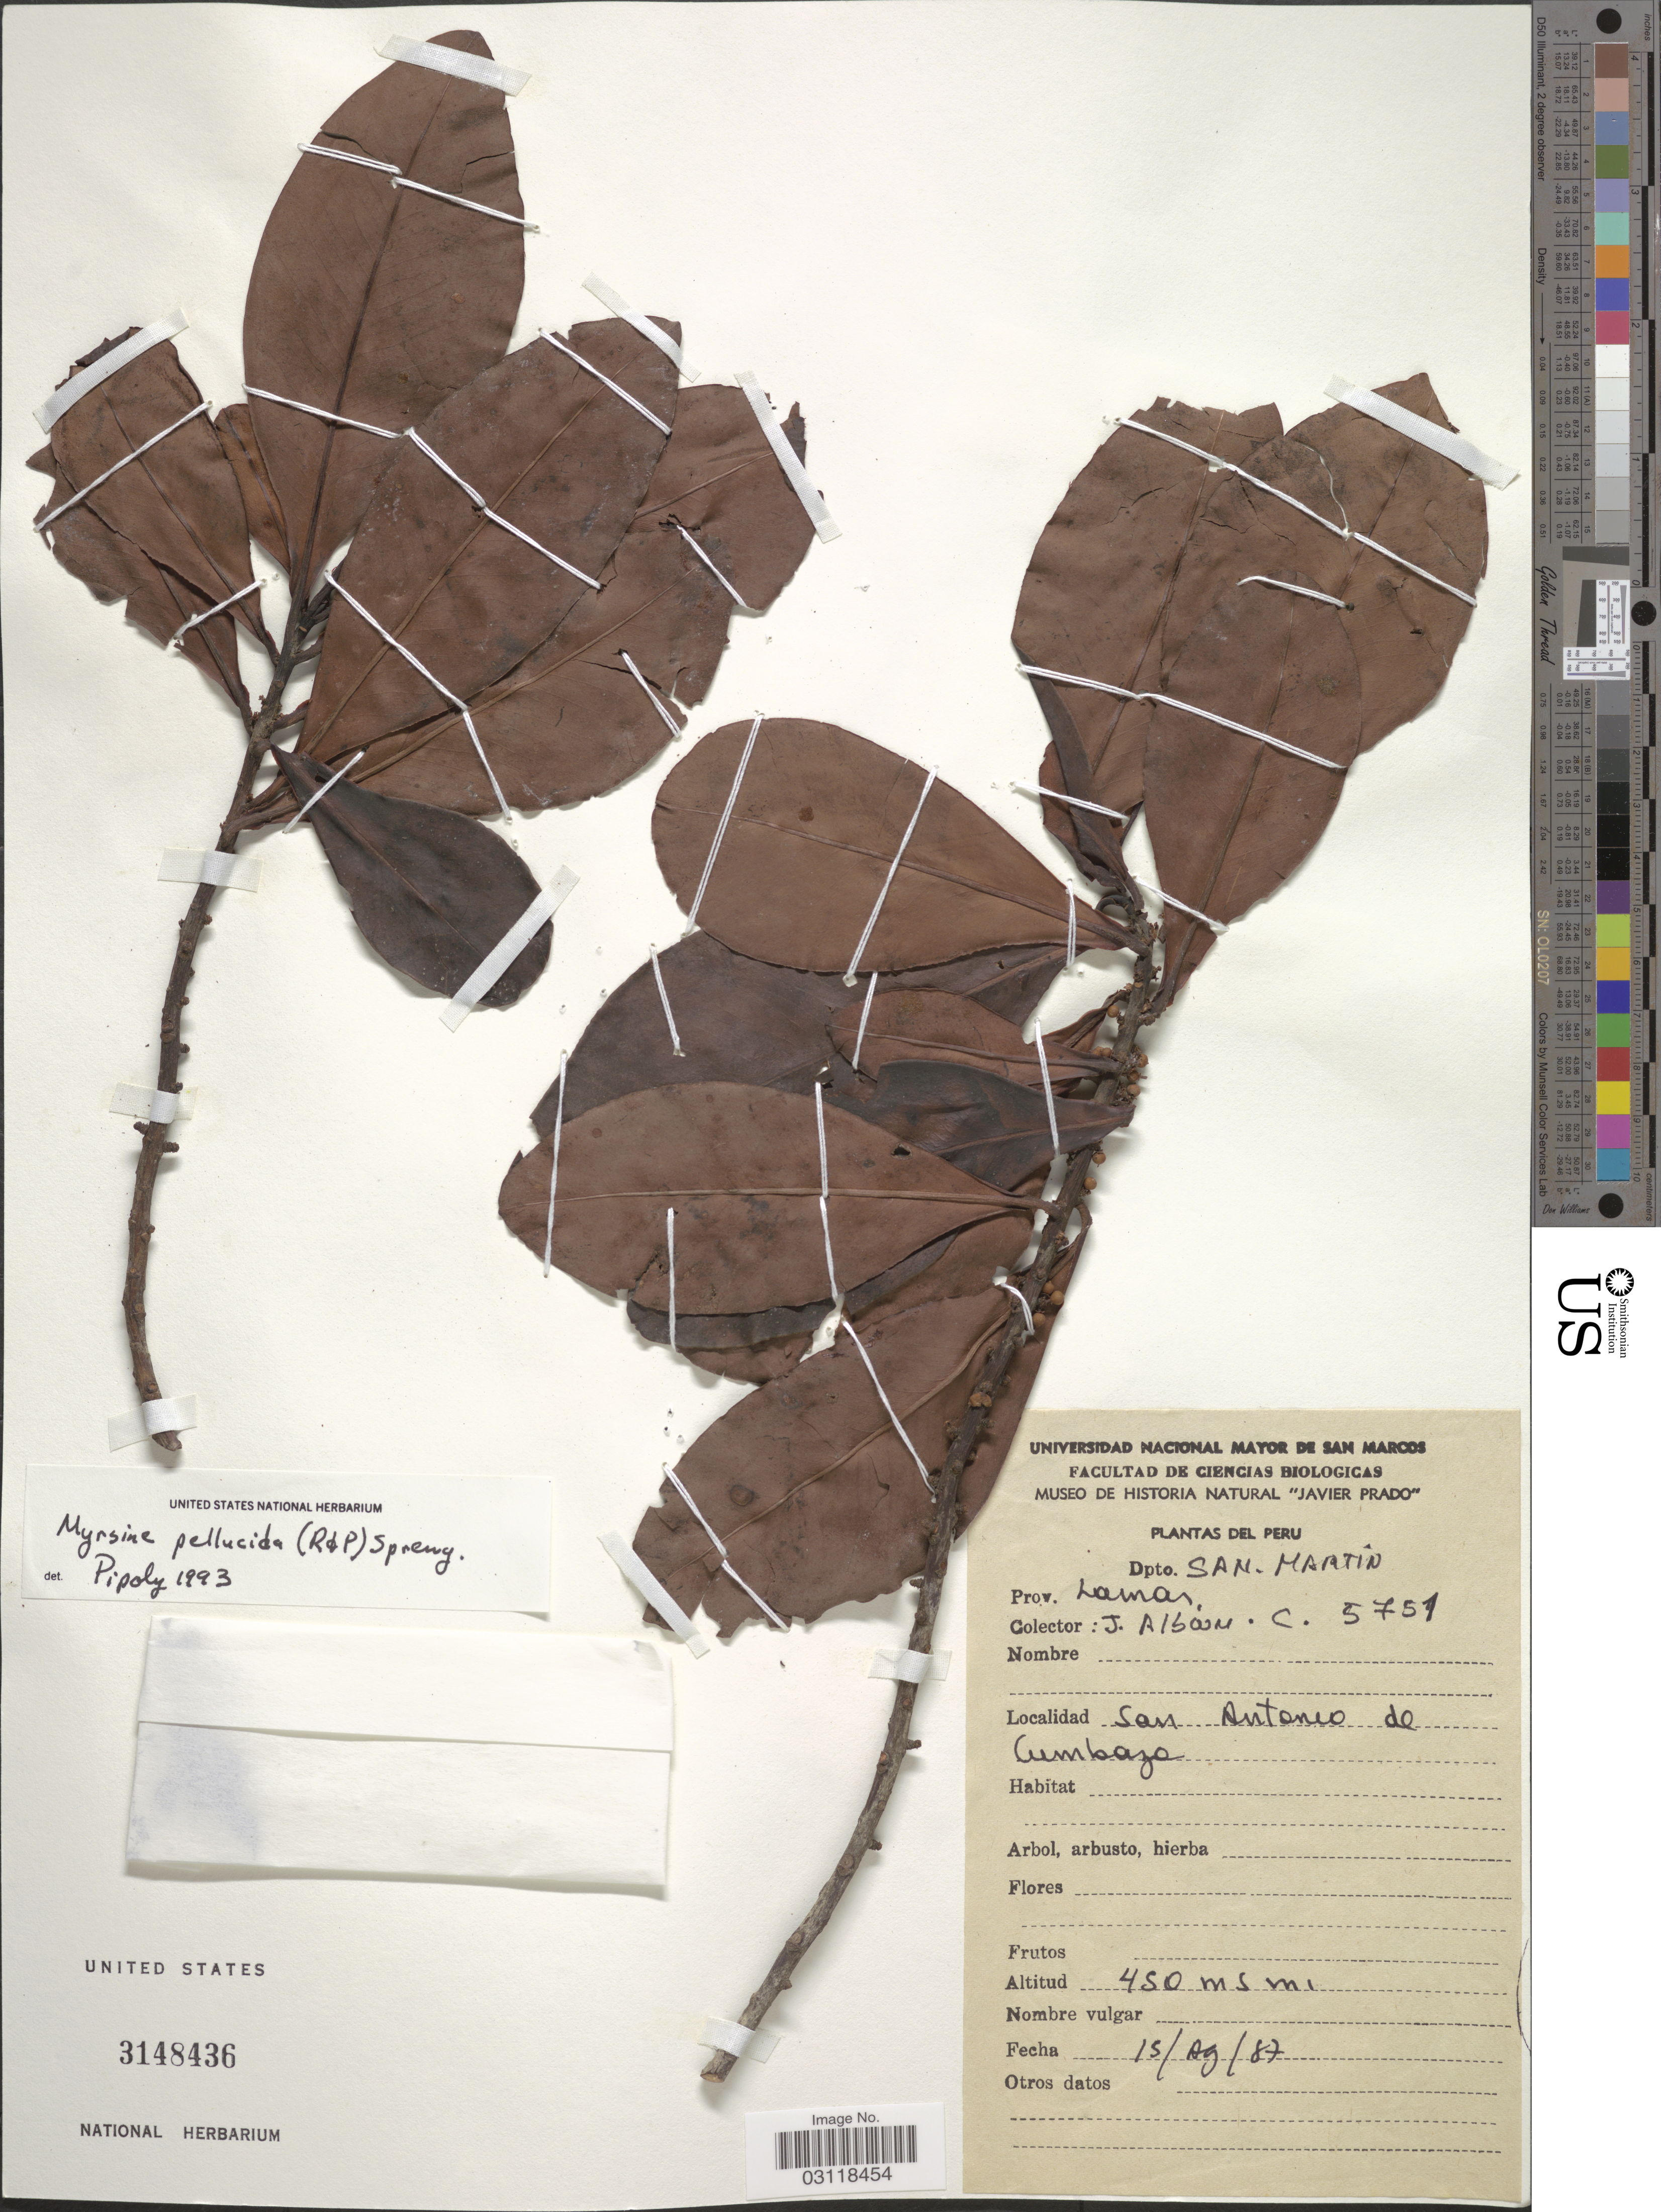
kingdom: Plantae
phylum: Tracheophyta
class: Magnoliopsida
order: Ericales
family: Primulaceae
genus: Rapanea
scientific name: Rapanea pellucida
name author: (Ruiz & Pav.) Mez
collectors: J. Alban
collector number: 5751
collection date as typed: Transcribed d/m/y: 15/8/87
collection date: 1987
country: Peru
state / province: San Martín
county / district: Lamas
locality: San Antonio de Cumbazo.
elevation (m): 450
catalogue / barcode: US 3148436